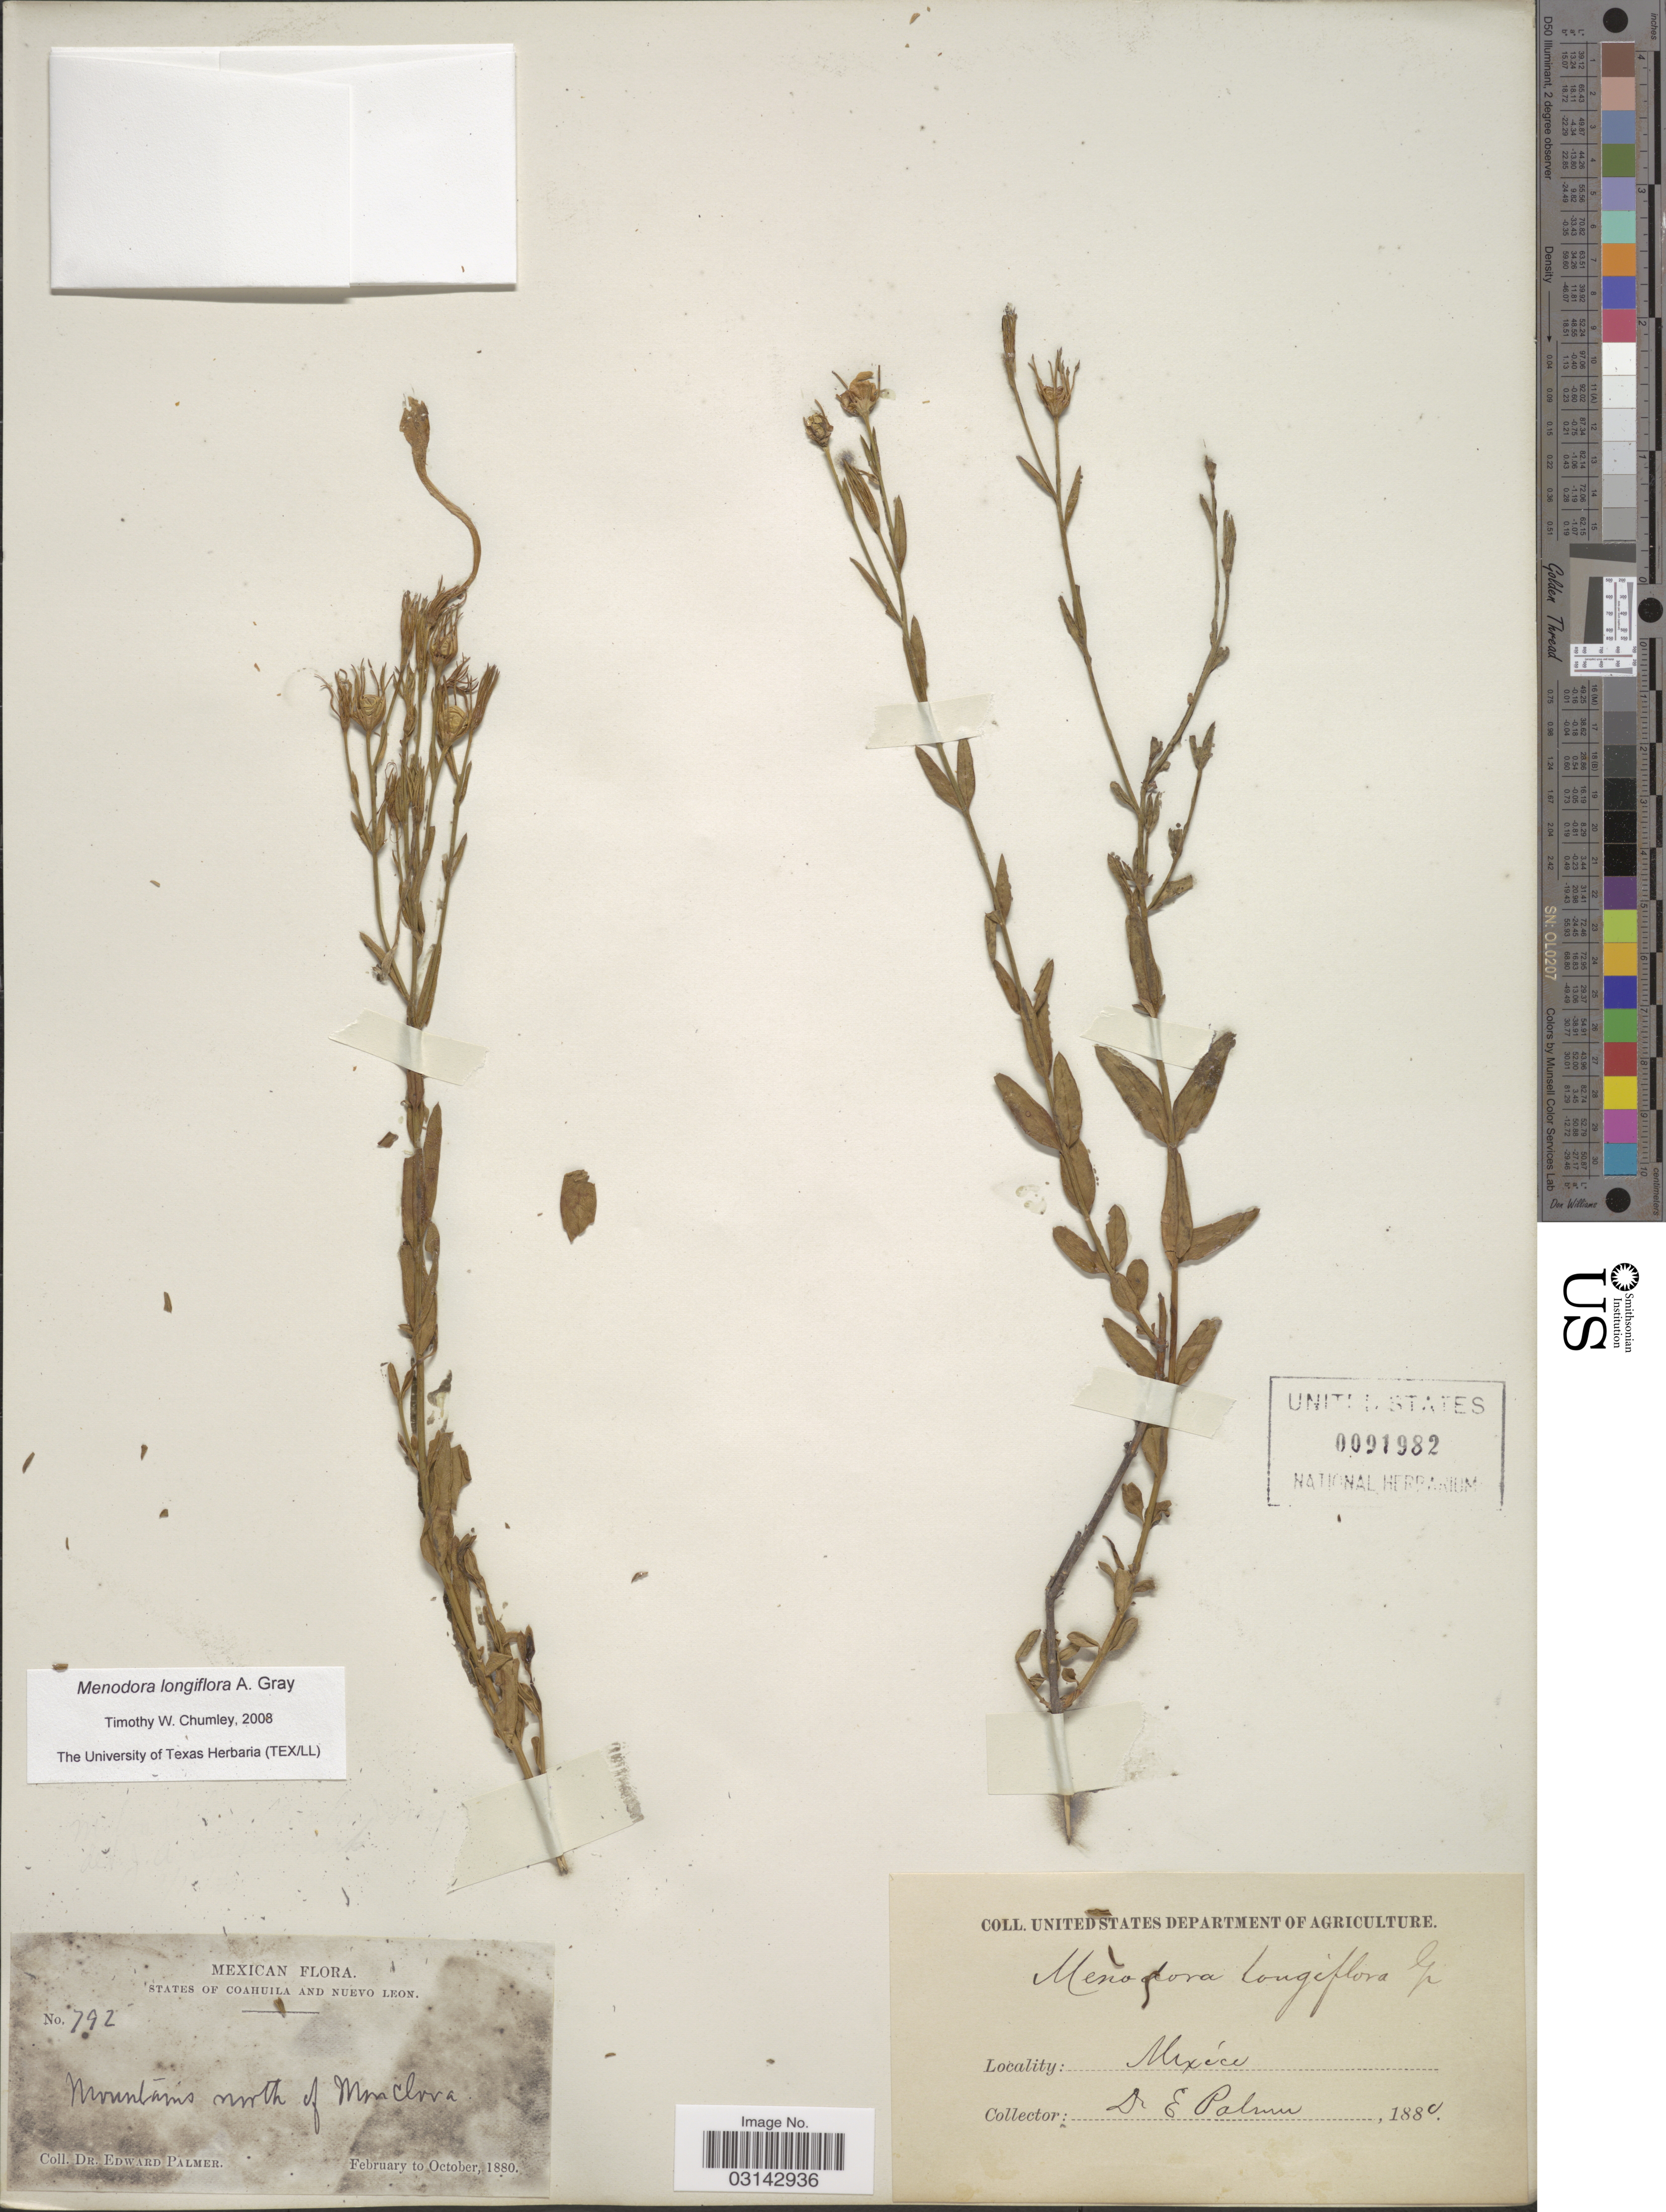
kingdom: Plantae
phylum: Tracheophyta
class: Magnoliopsida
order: Lamiales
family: Oleaceae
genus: Menodora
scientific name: Menodora longiflora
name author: A. Gray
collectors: E. Palmer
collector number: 792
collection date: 1880-02/1880-10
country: Mexico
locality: State of Coahuila and Nuevo Leon. Mountains north of Monclova.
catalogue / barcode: US 91982